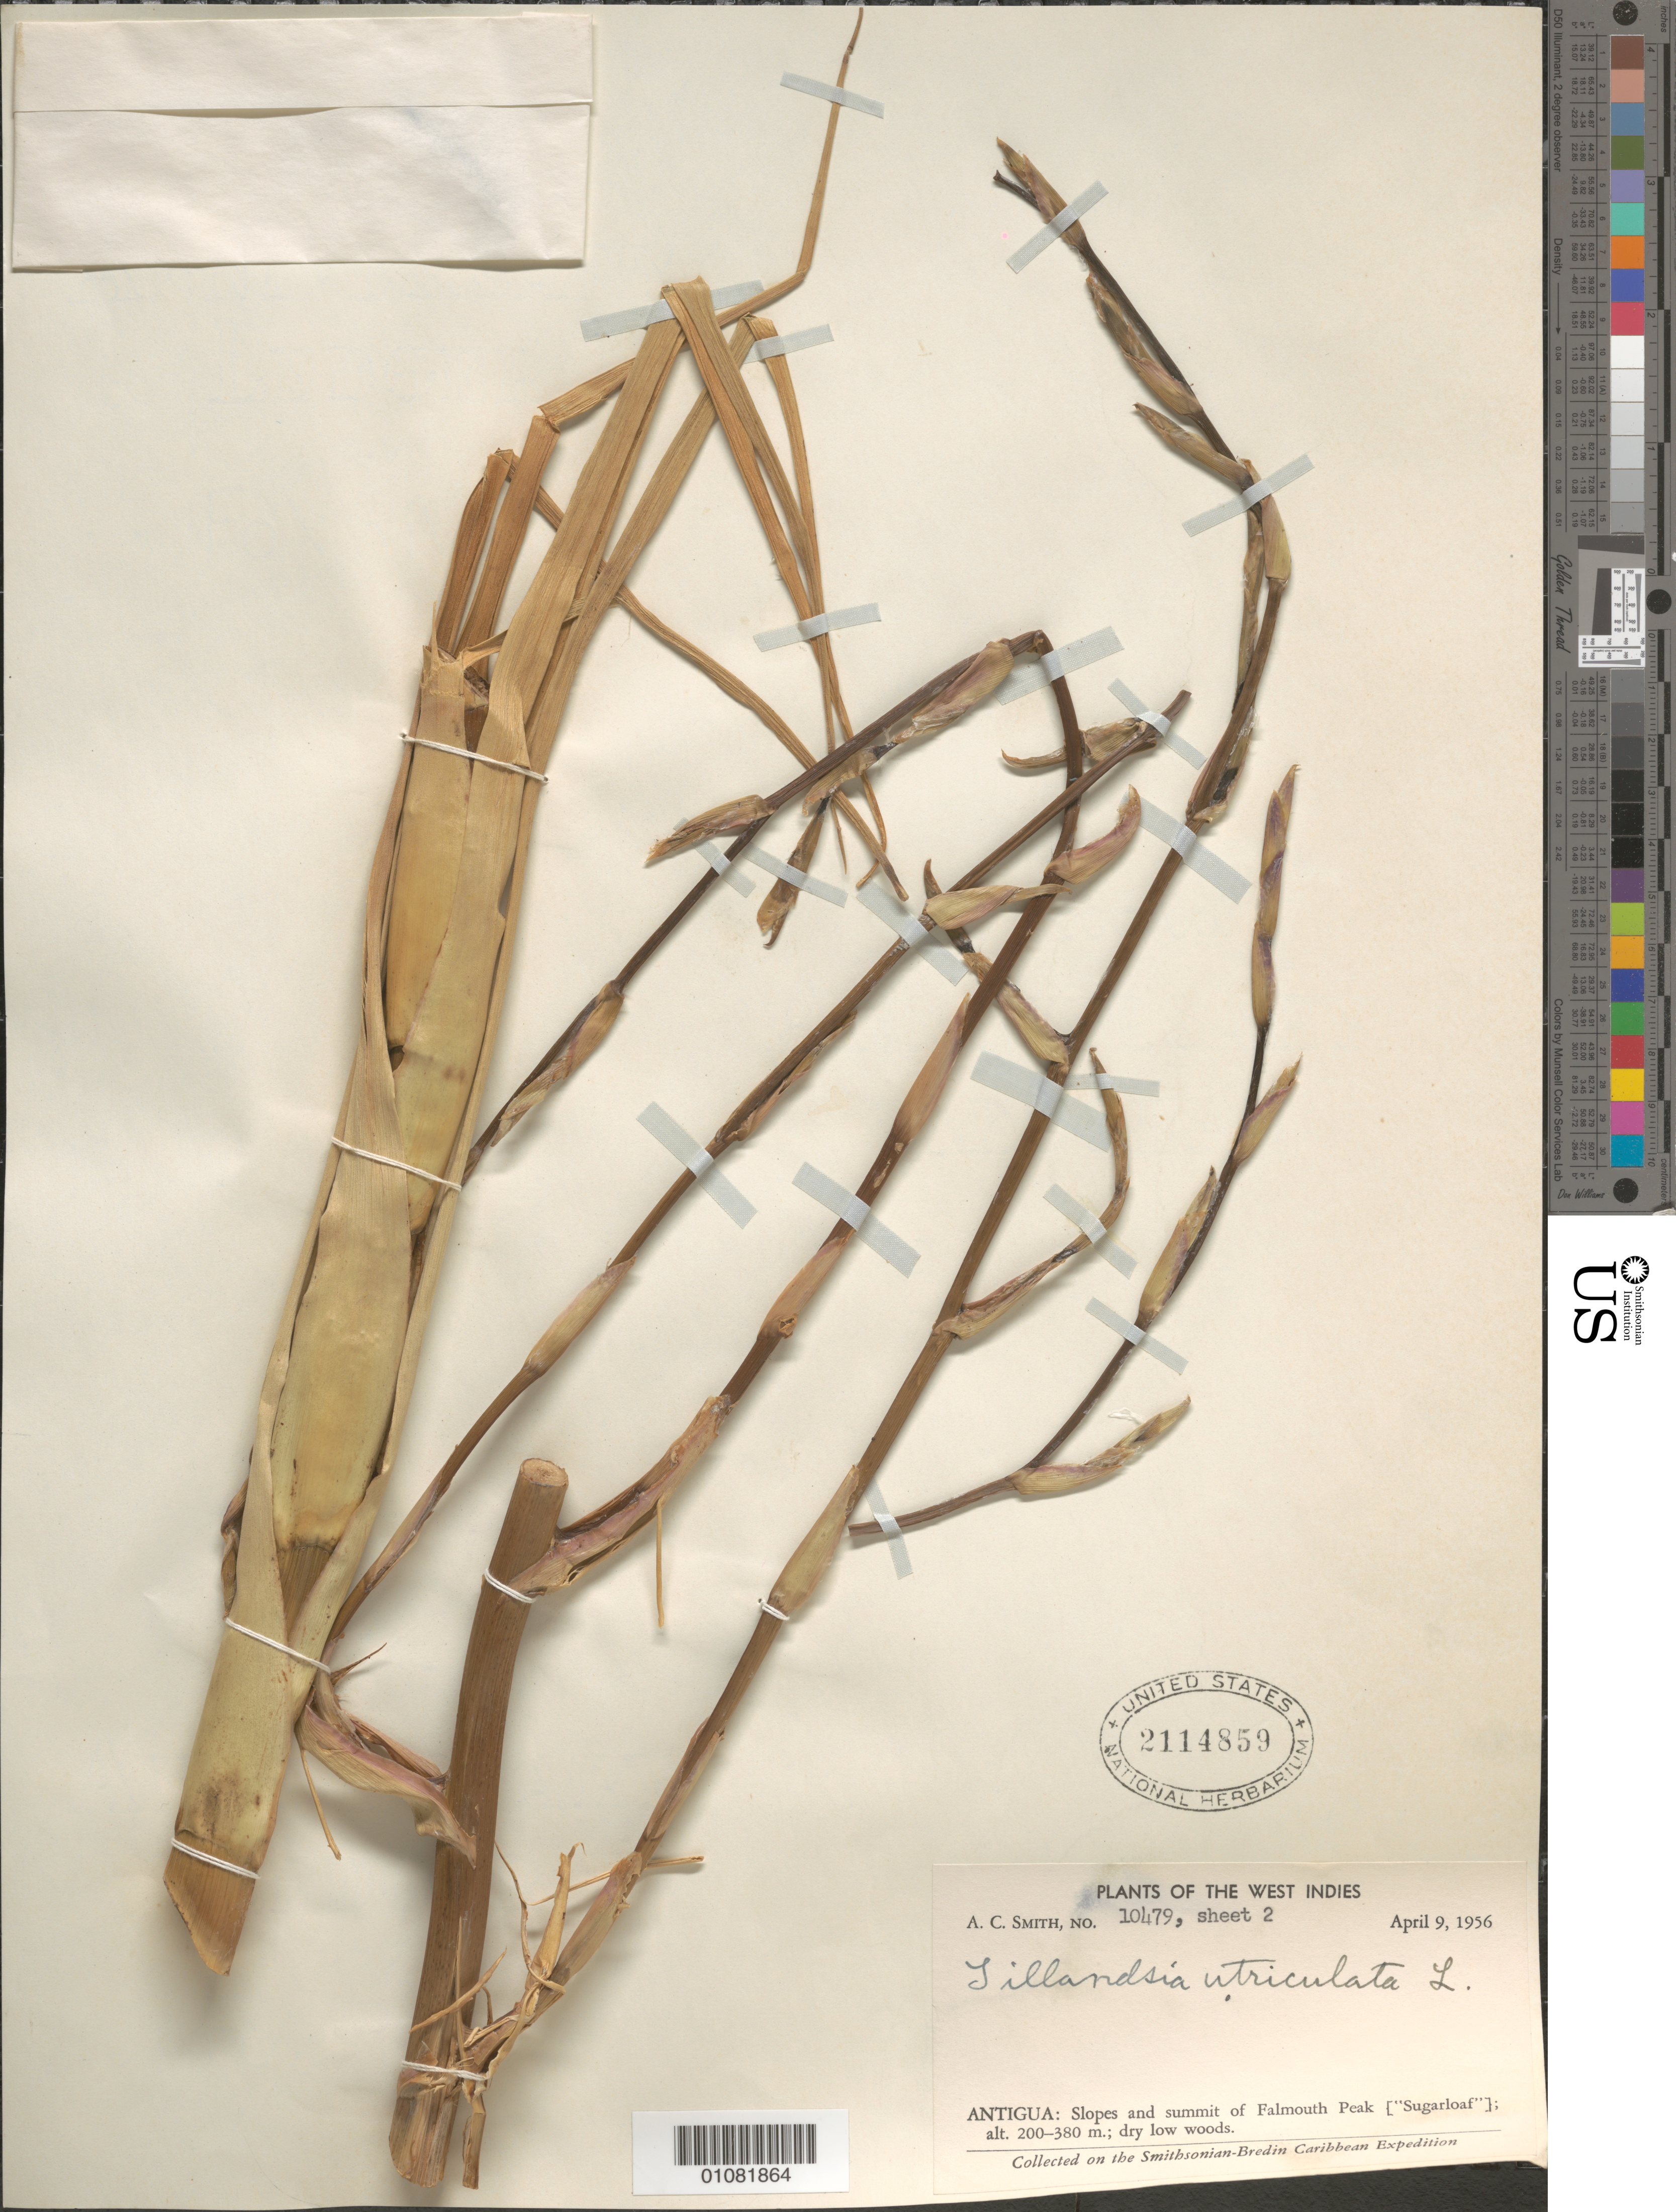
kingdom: Plantae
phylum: Tracheophyta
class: Liliopsida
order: Poales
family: Bromeliaceae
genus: Tillandsia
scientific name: Tillandsia utriculata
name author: L.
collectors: A. C. Smith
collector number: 10479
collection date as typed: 09 Apr 1956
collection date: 1956-04-09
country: Antigua and Barbuda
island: Antigua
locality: Slopes and summit of Falmouth Peak ("Sugarloaf")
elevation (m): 200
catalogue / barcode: US 2114859